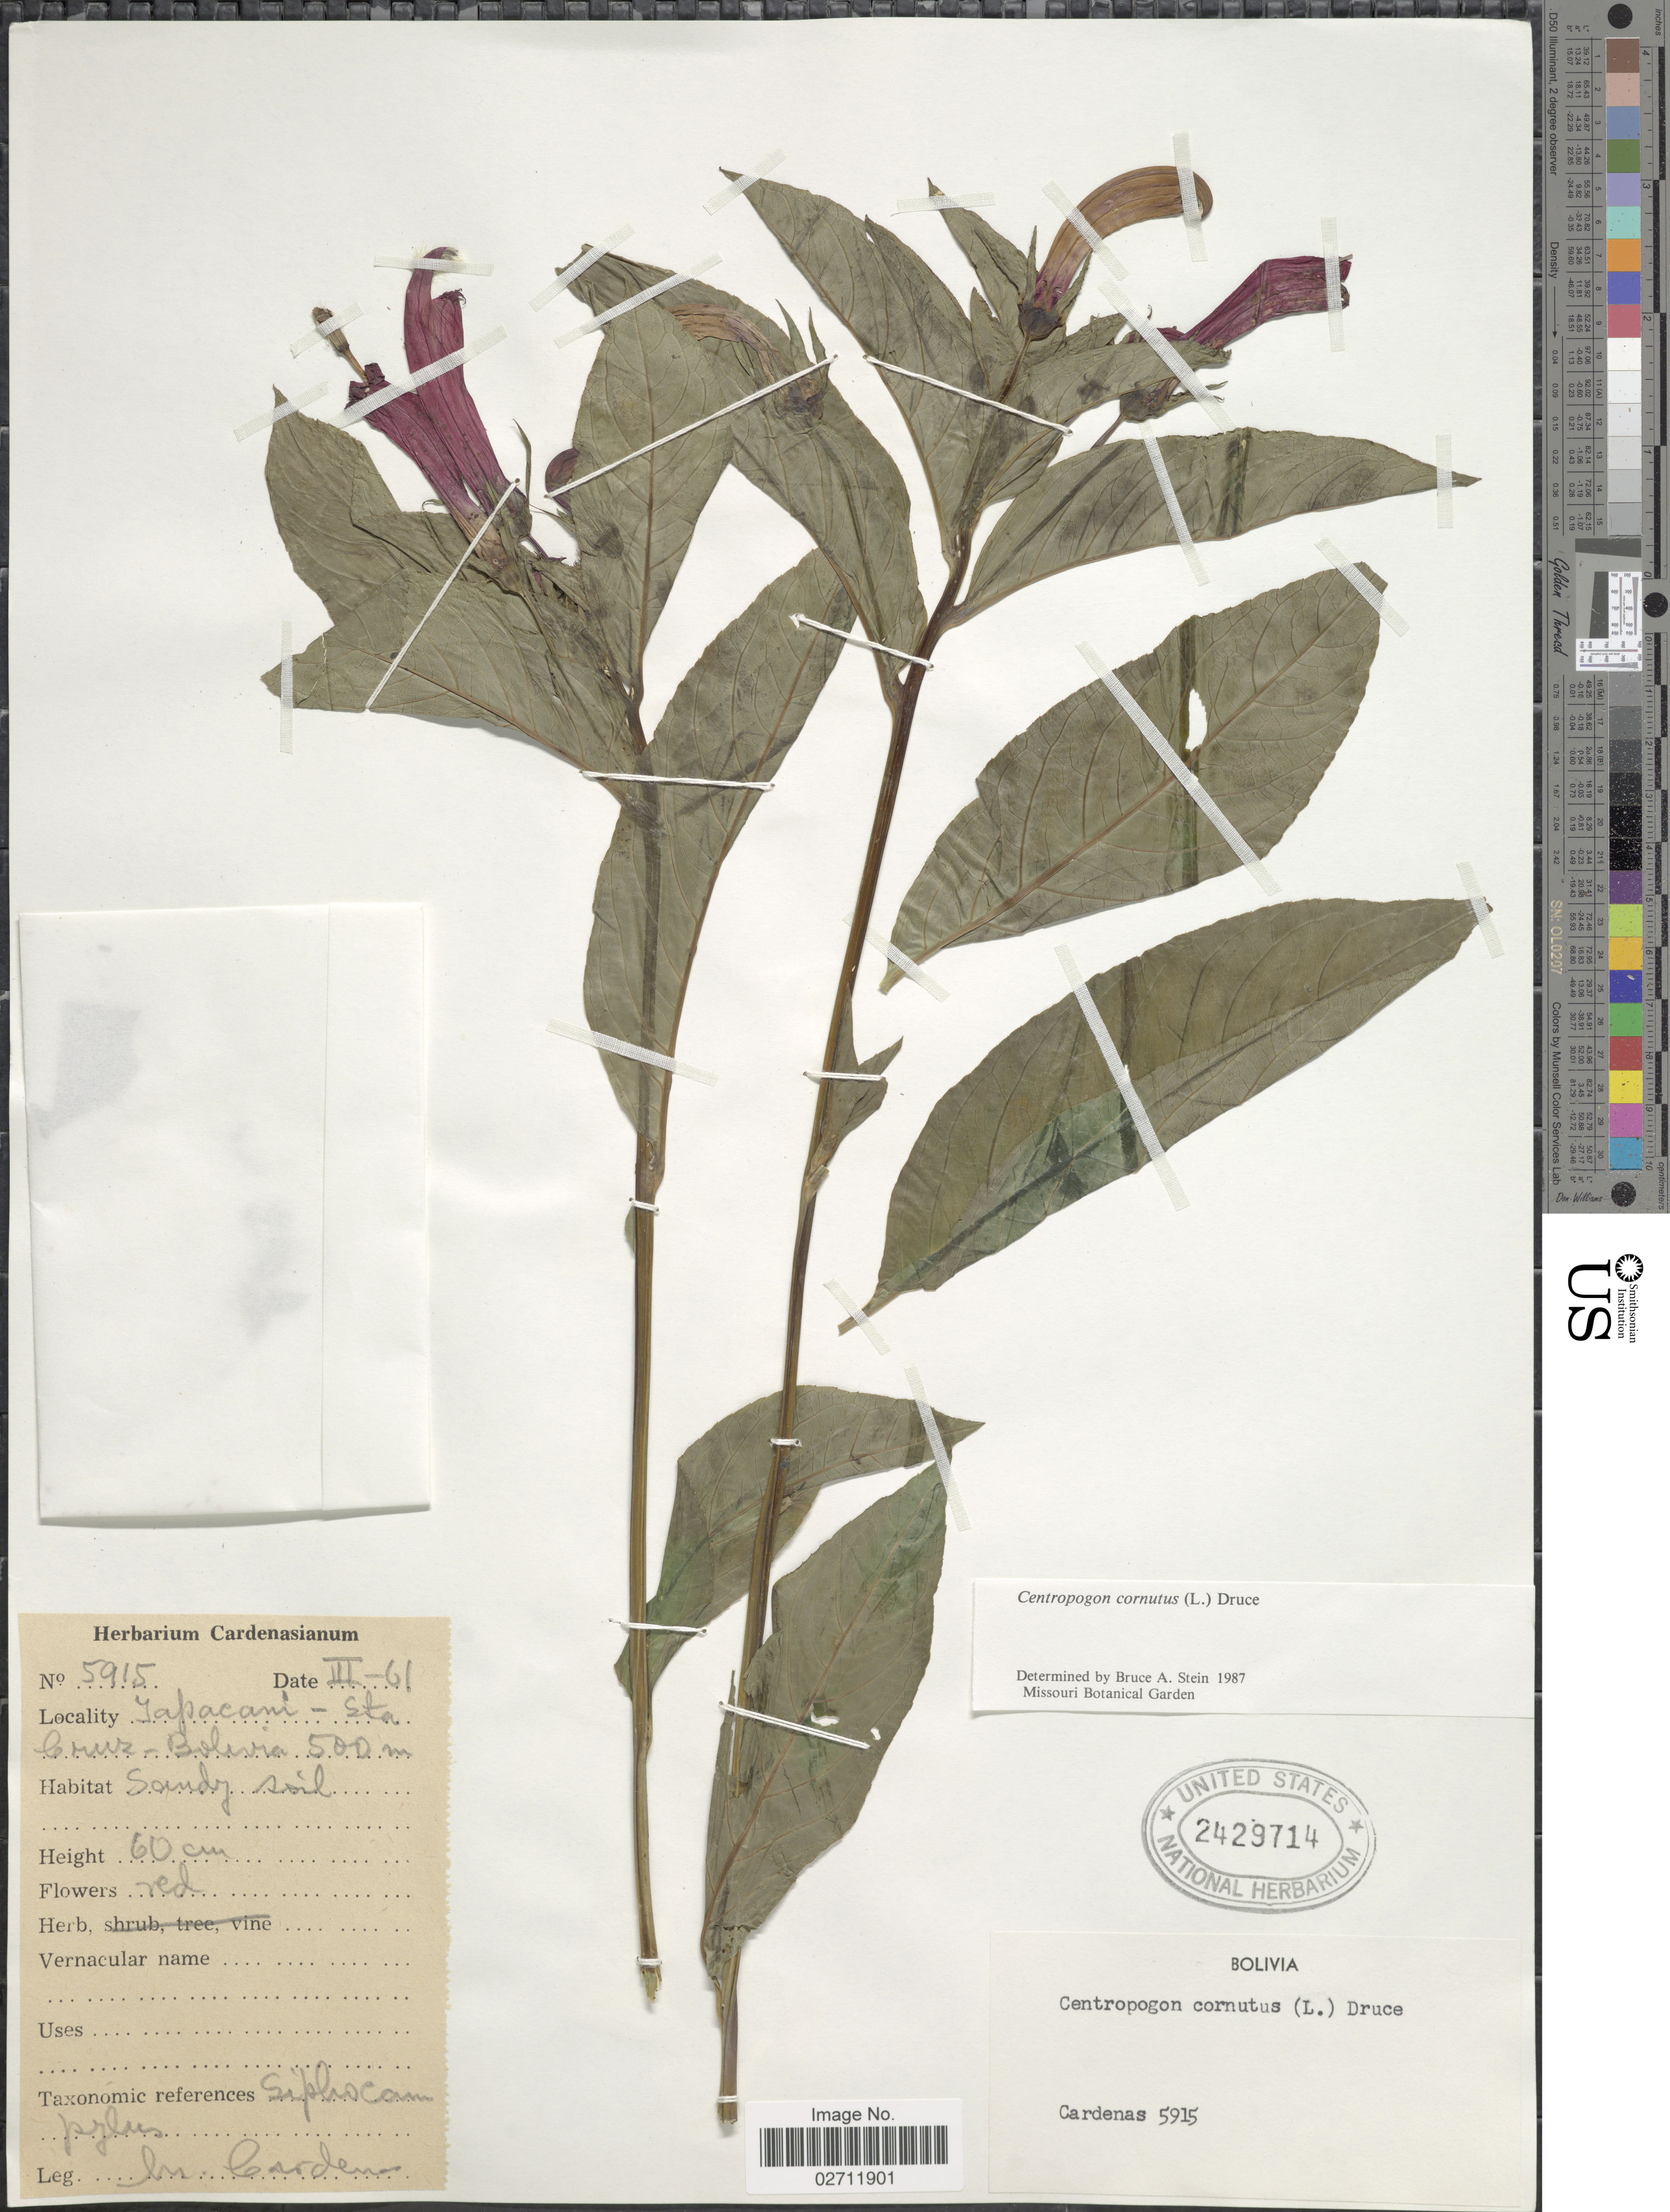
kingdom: Plantae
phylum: Tracheophyta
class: Magnoliopsida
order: Asterales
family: Campanulaceae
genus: Centropogon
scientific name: Centropogon cornutus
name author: (L.) Druce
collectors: M. Cárdenas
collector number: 5915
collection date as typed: Transcribed d/m/y: /3/61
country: Bolivia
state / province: Santa Cruz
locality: Yapacani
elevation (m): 500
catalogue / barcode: US 2429714